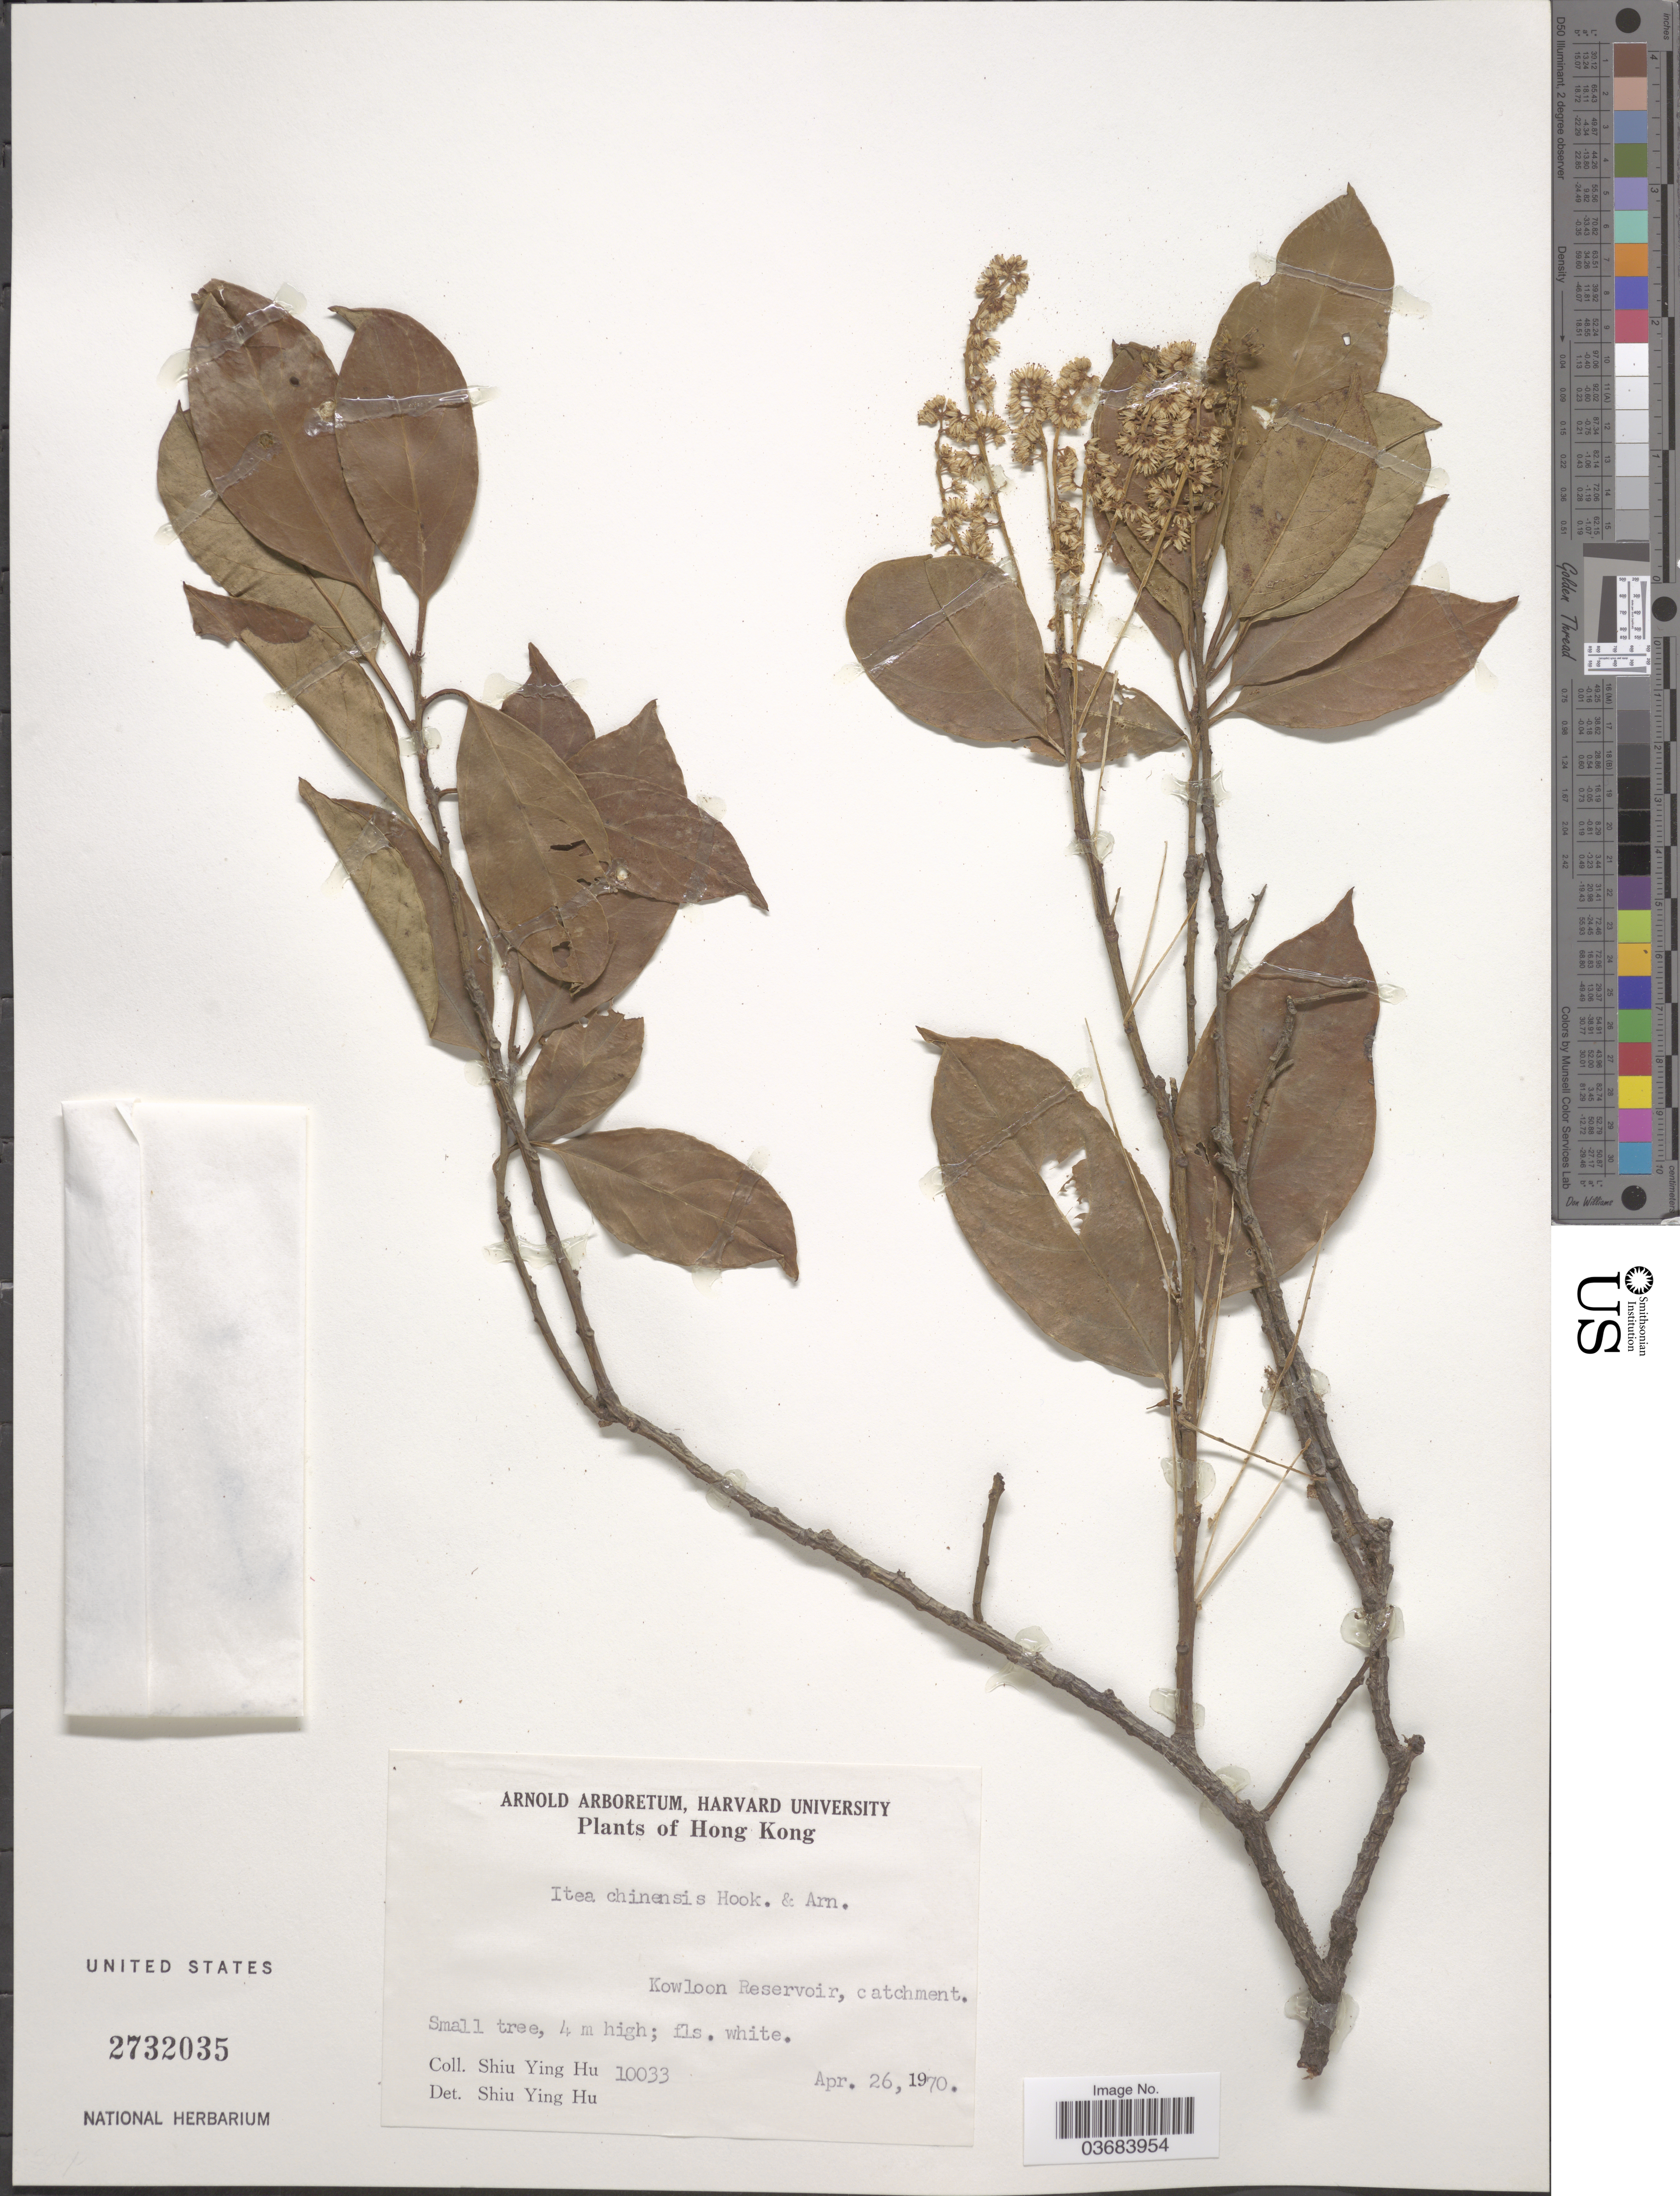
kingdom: Plantae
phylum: Tracheophyta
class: Magnoliopsida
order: Saxifragales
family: Iteaceae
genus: Itea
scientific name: Itea chinensis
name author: W. Hook. & H.J. Arn.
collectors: S. Y. Hu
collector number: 10033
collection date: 1970-04-26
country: China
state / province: Hong Kong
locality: Kowloon Reservoir, catchment.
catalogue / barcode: US 2732035